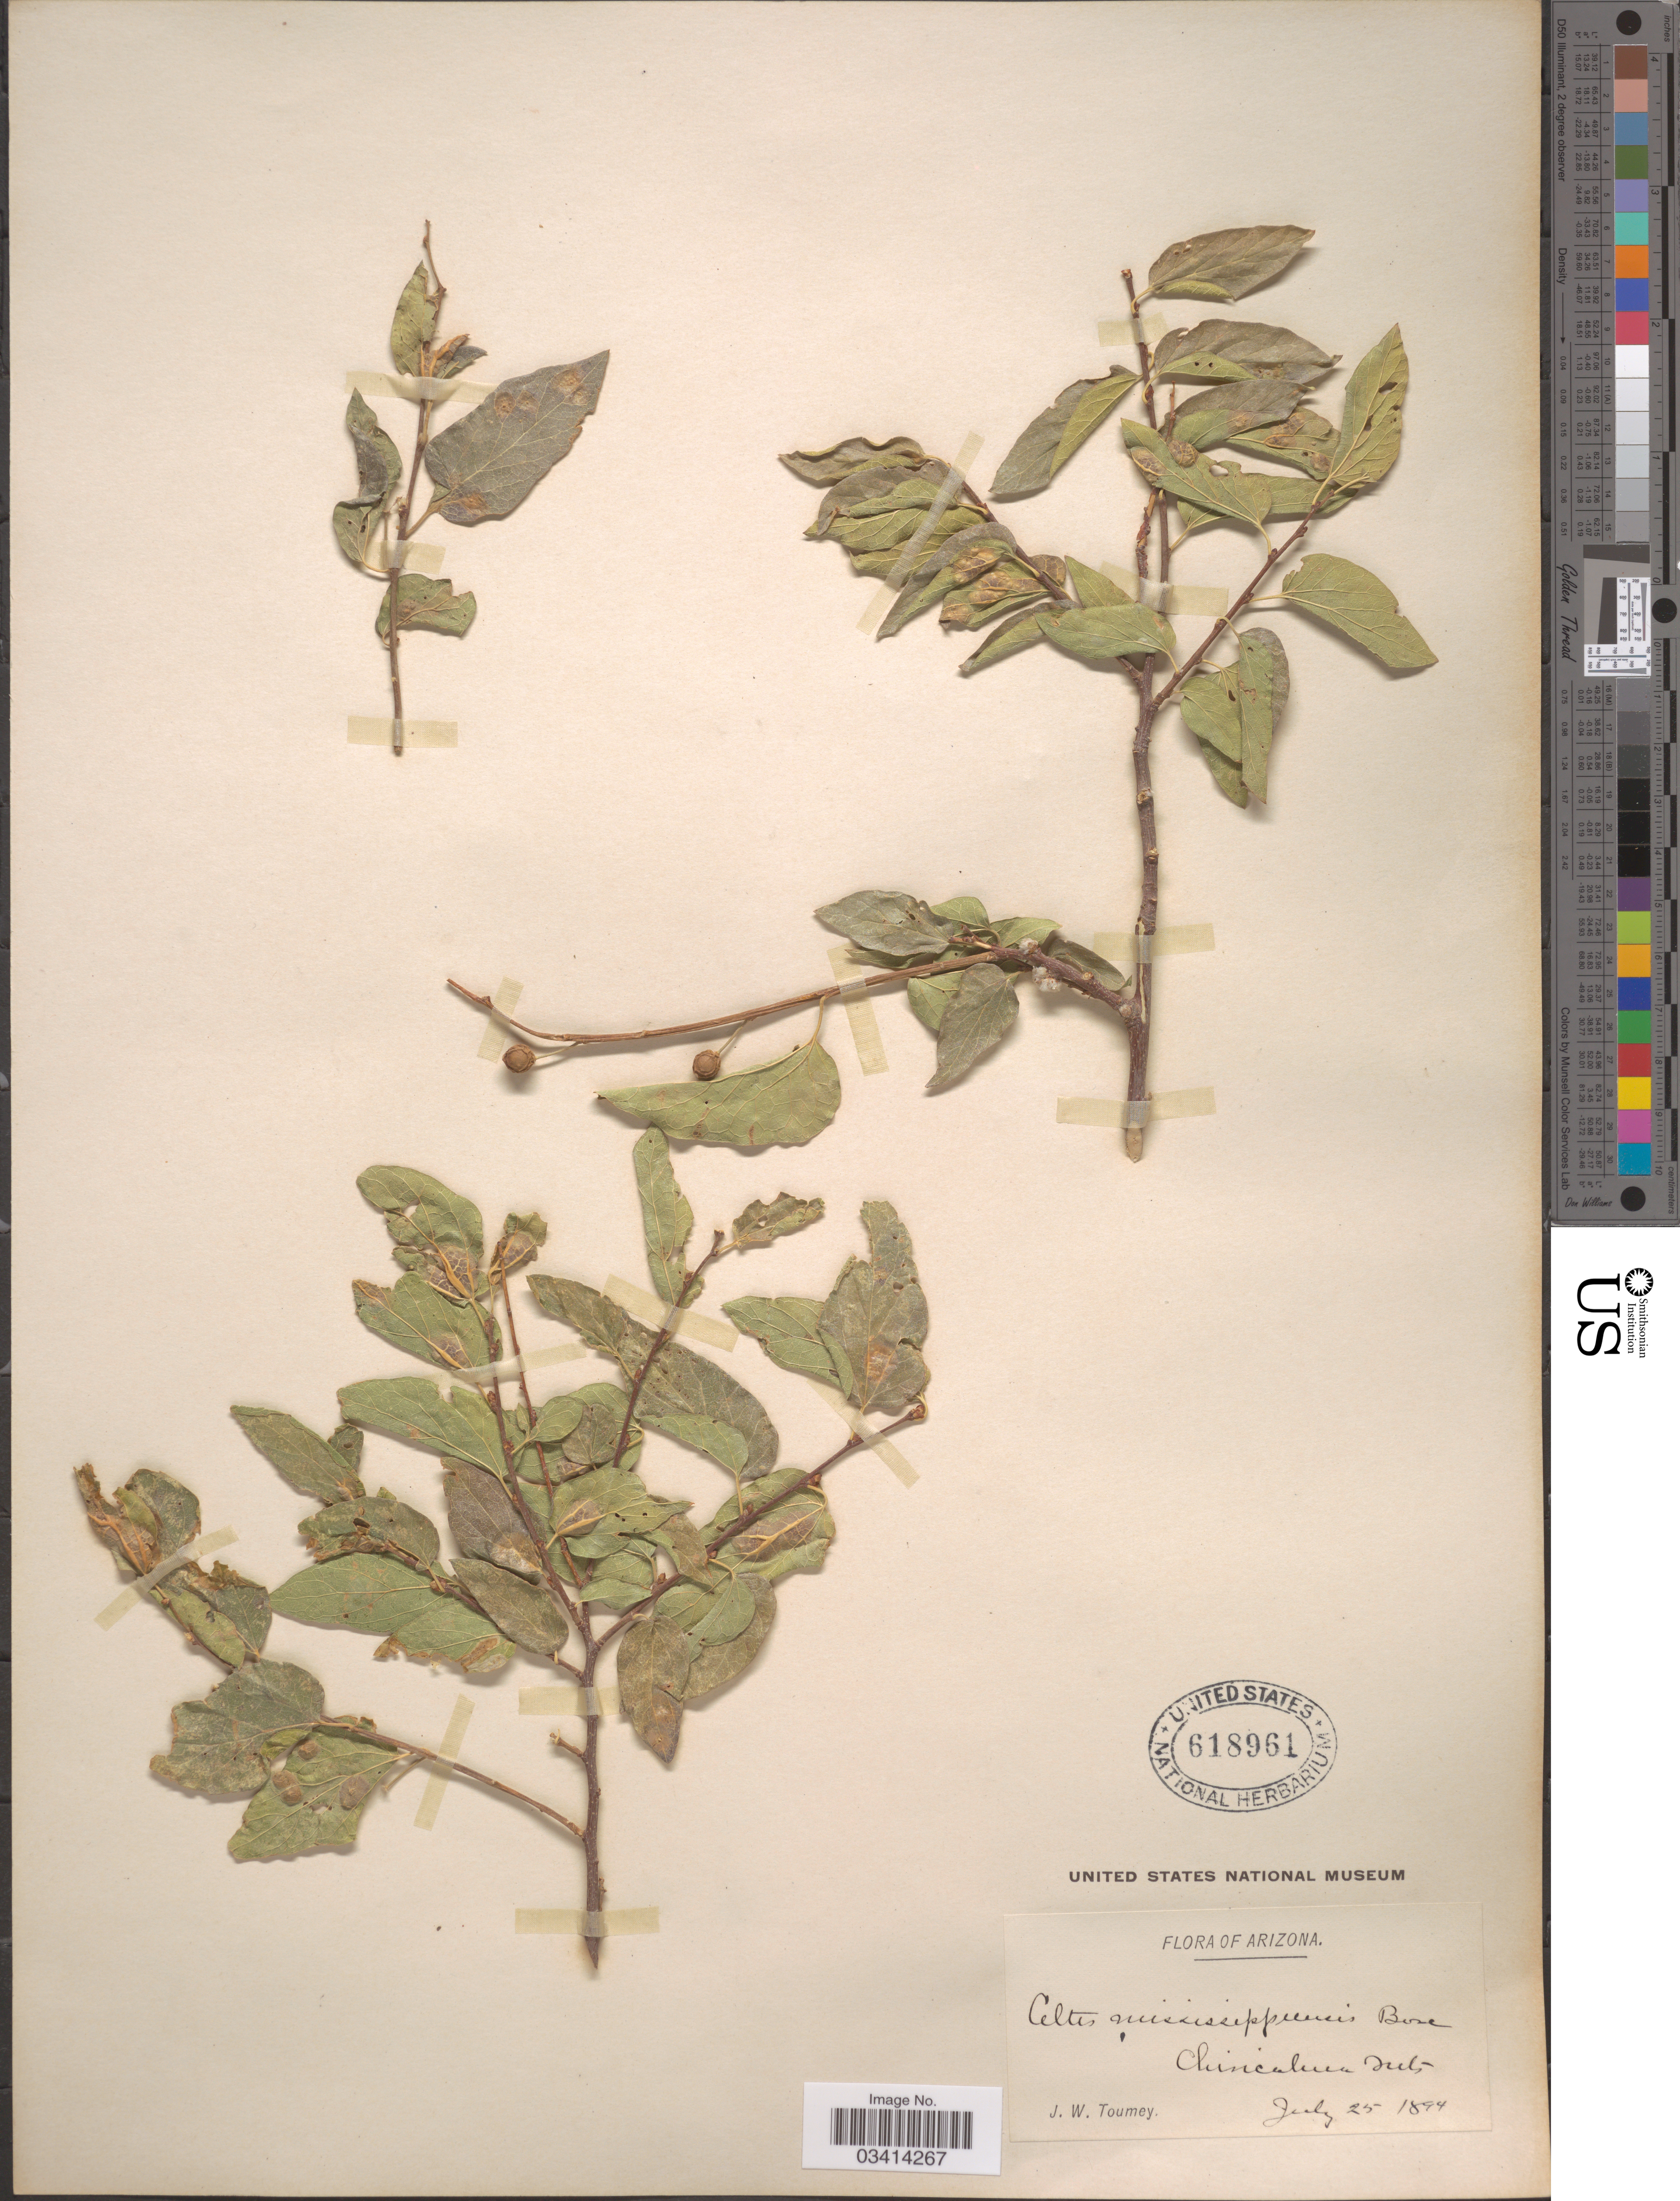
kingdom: Plantae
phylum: Tracheophyta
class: Magnoliopsida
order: Rosales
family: Cannabaceae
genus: Celtis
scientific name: Celtis reticulata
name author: Torr.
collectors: J. W. Toumey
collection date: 1894-07-25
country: United States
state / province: Arizona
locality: Chiricahua Mts.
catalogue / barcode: US 618961